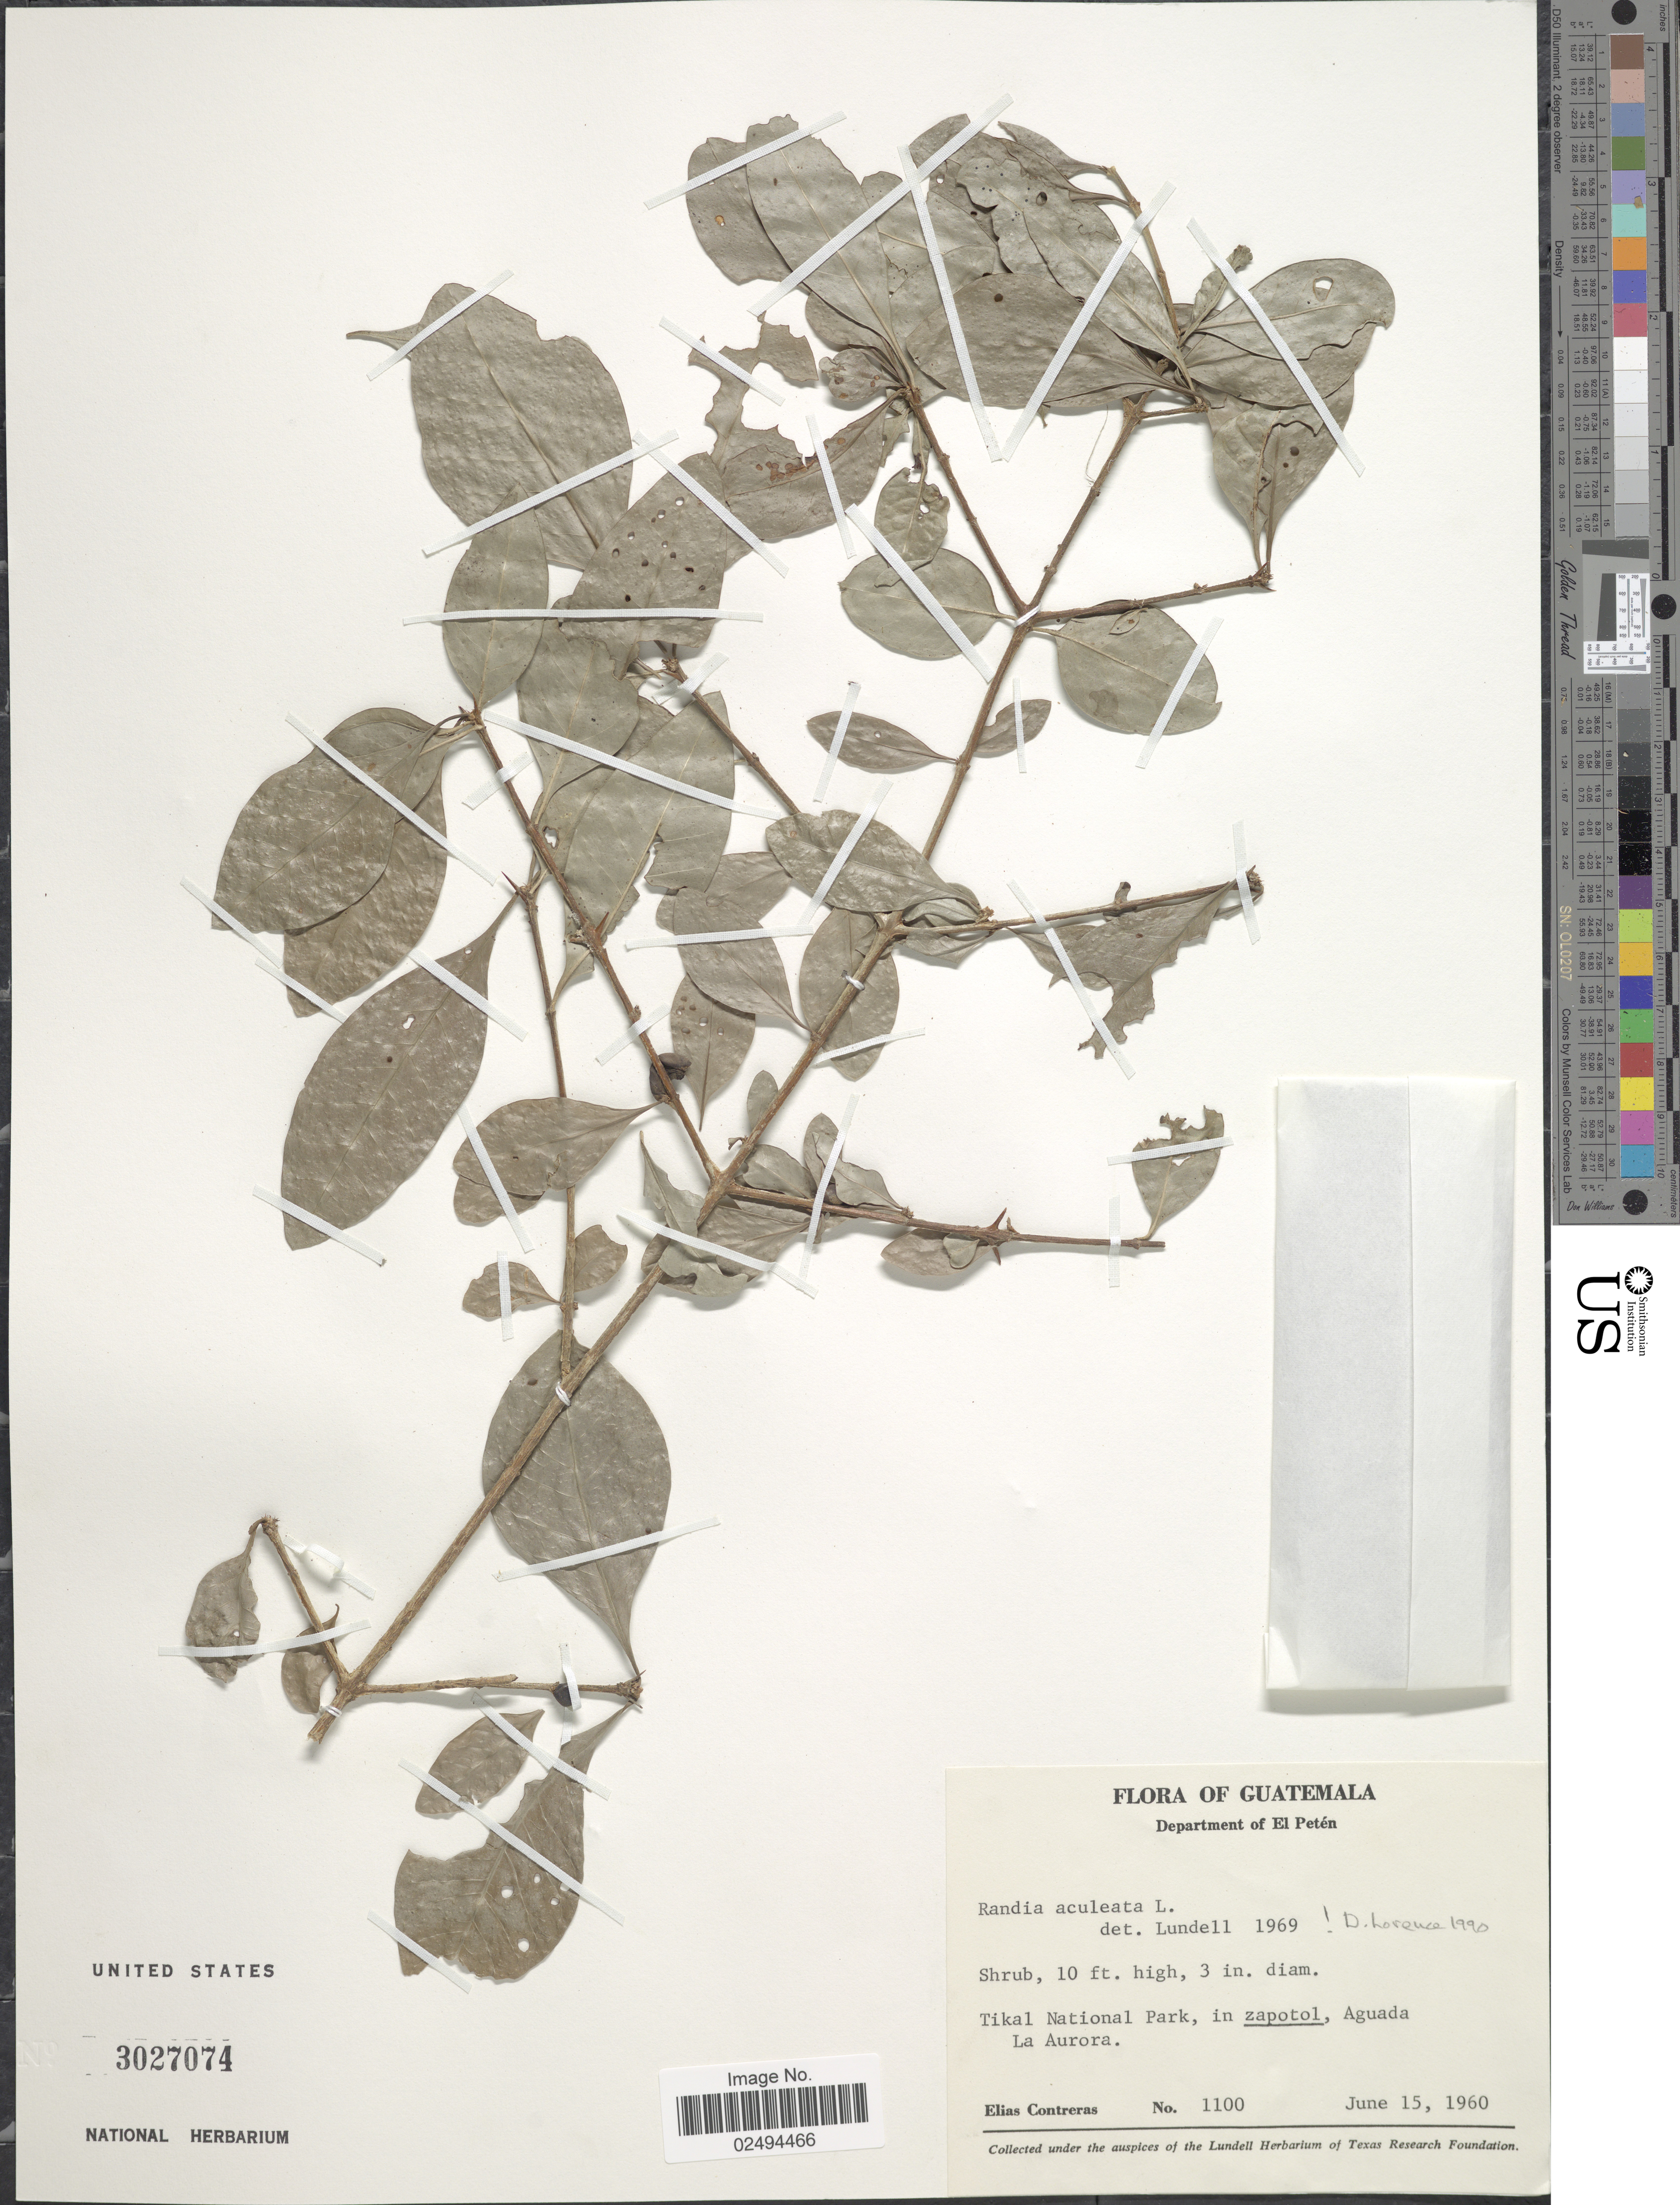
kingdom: Plantae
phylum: Tracheophyta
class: Magnoliopsida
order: Gentianales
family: Rubiaceae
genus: Randia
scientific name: Randia aculeata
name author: L.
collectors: E. Contreras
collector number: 1100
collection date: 1960-06-15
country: Guatemala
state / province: El Petén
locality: Department of El Peten. Tikal National Park, Aguada La Aurora.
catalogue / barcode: US 3027074